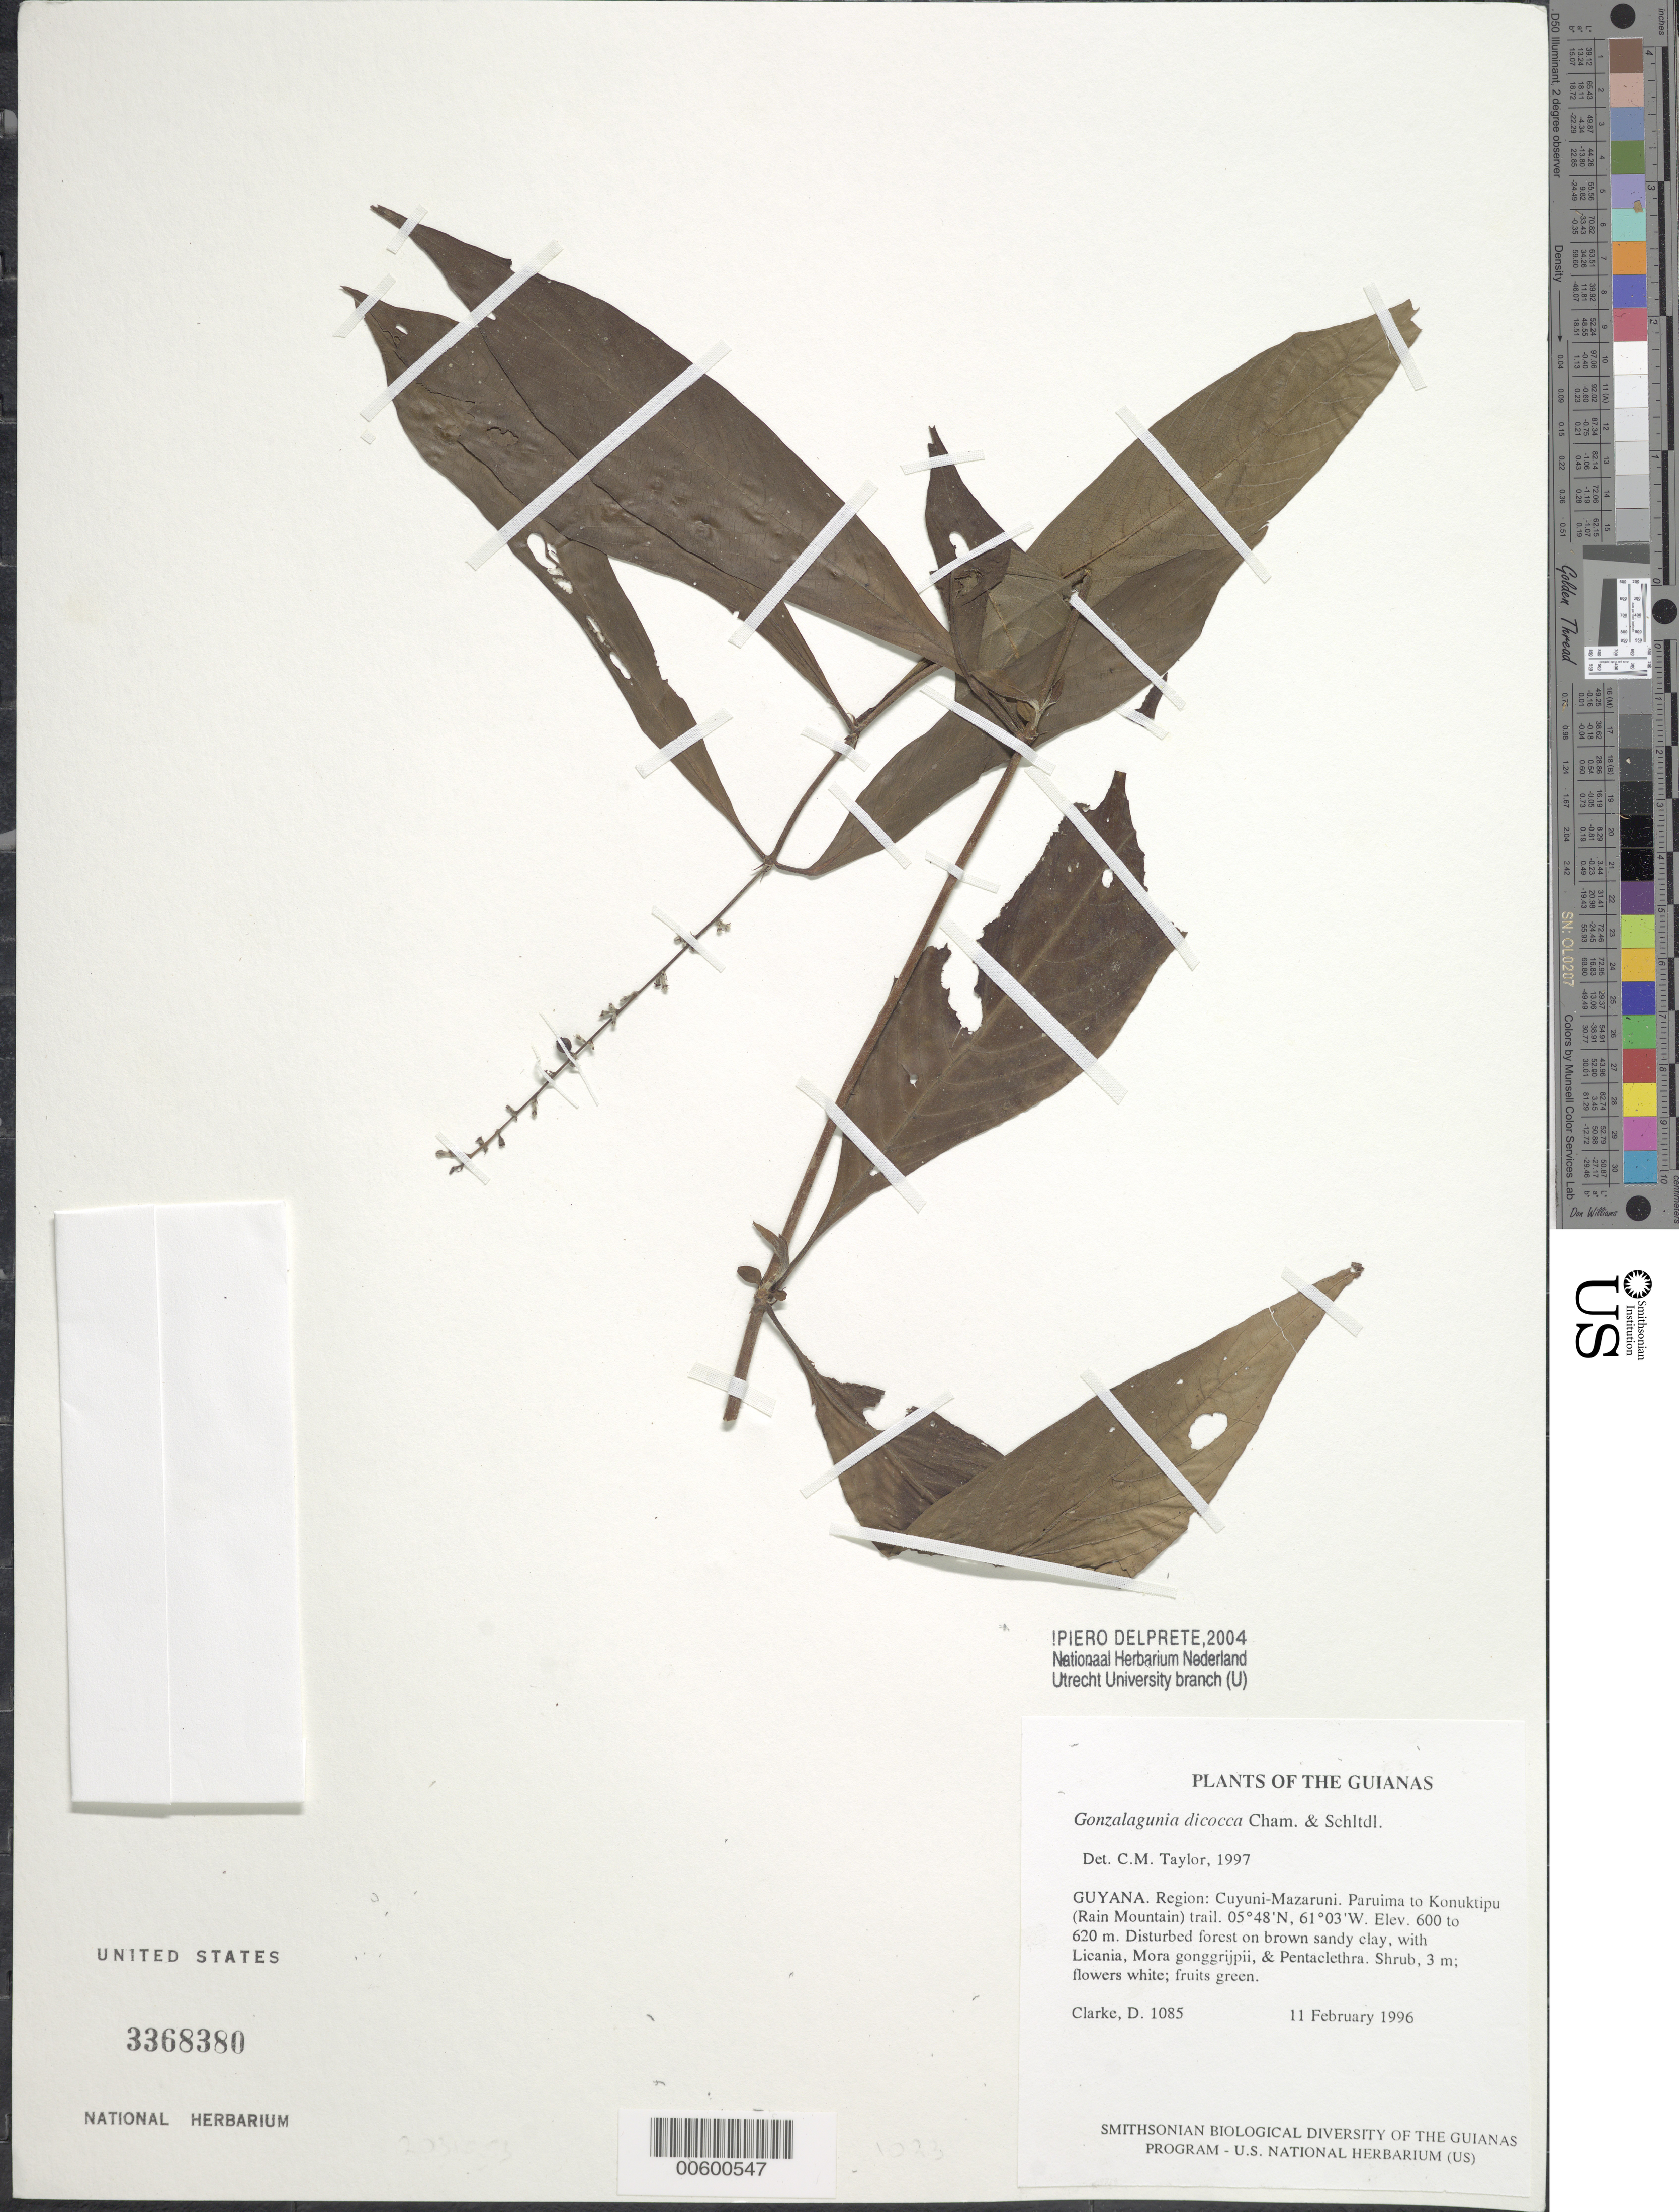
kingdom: Plantae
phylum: Tracheophyta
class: Magnoliopsida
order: Gentianales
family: Rubiaceae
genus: Gonzalagunia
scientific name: Gonzalagunia dicocca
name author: Cham. & Schltdl.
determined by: Taylor, Charlotte M.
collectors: H. D. Clarke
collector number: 1085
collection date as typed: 11 February 1996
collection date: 1996-02-11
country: Guyana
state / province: Cuyuni-Mazaruni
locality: Paruima to Konuktipu (Rain Mountain) trail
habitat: Disturbed forest on brown sandy clay, with Licania, Mora gonggrijpii, & Pentaclethra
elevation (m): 600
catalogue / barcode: US 3368380